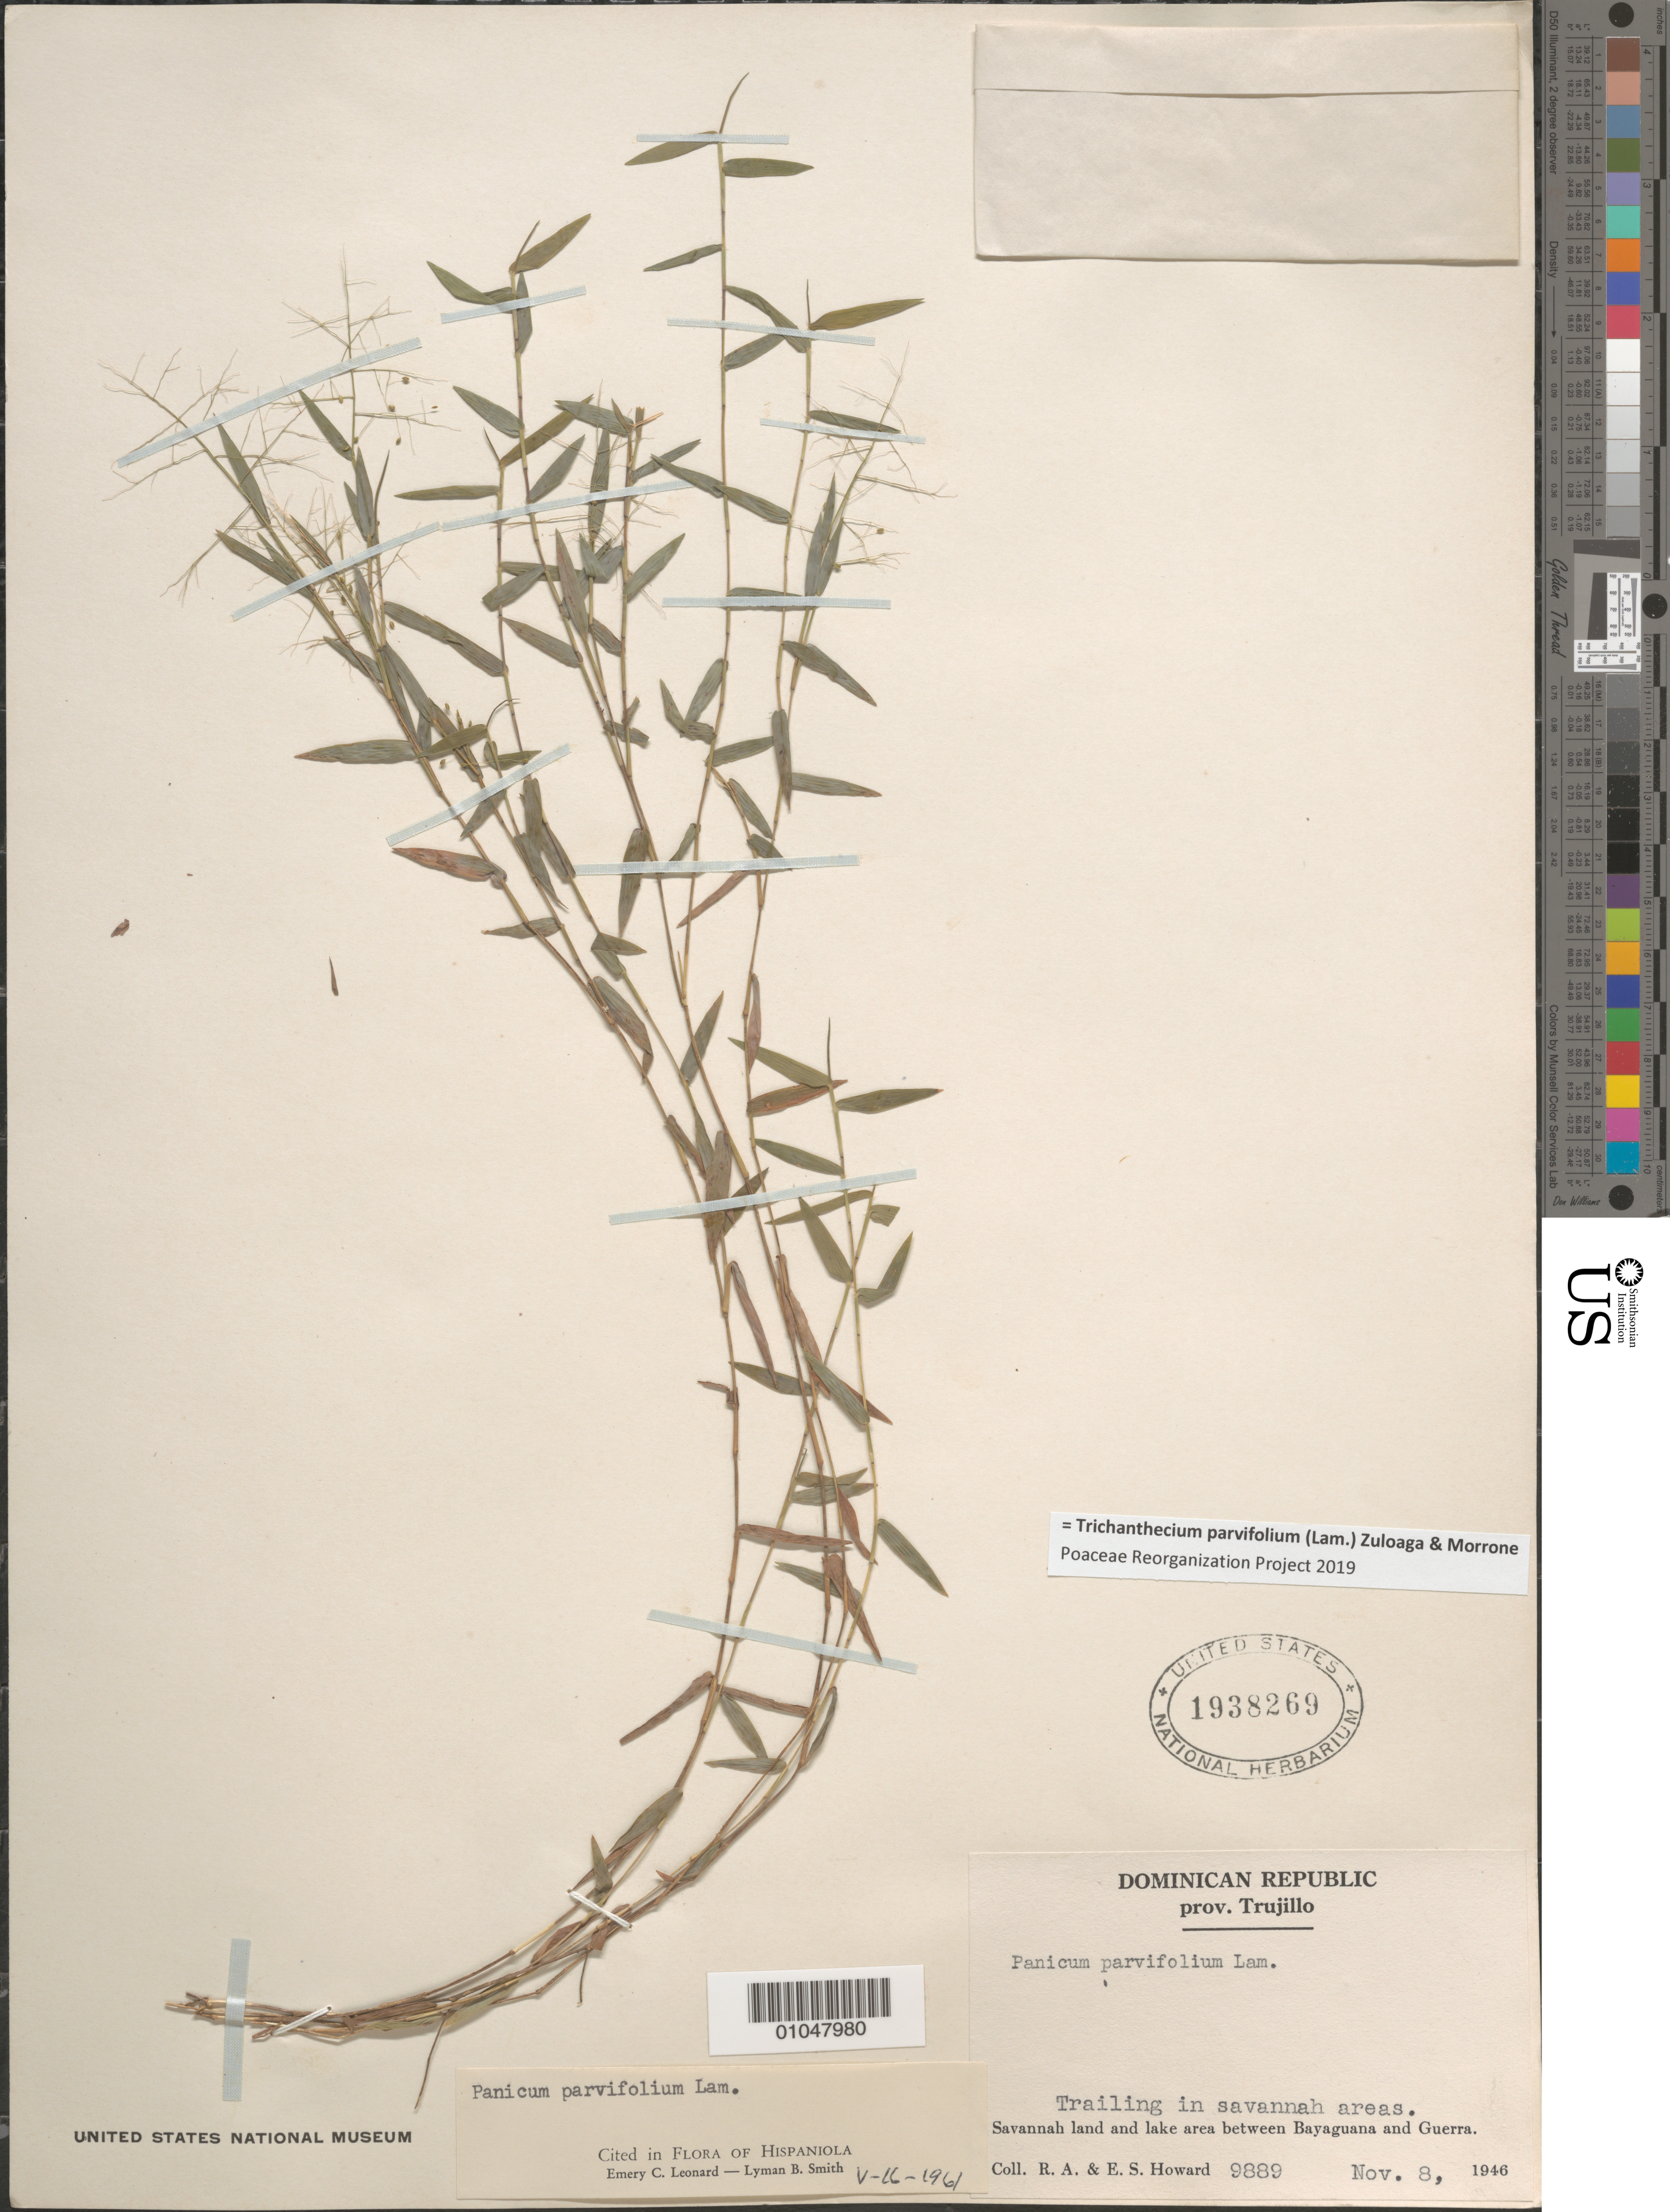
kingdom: Plantae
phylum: Tracheophyta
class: Liliopsida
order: Poales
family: Poaceae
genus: Panicum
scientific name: Panicum parvifolium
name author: Lam.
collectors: R. A. Howard & E. S. Howard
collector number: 9889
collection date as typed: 08 Nov 1946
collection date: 1946-11-08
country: Dominican Republic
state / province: Distrito Nacional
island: Hispaniola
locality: Trailing in savannah areas, savannah land and lake area between Bayaguana and Guerra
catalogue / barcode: US 1938269